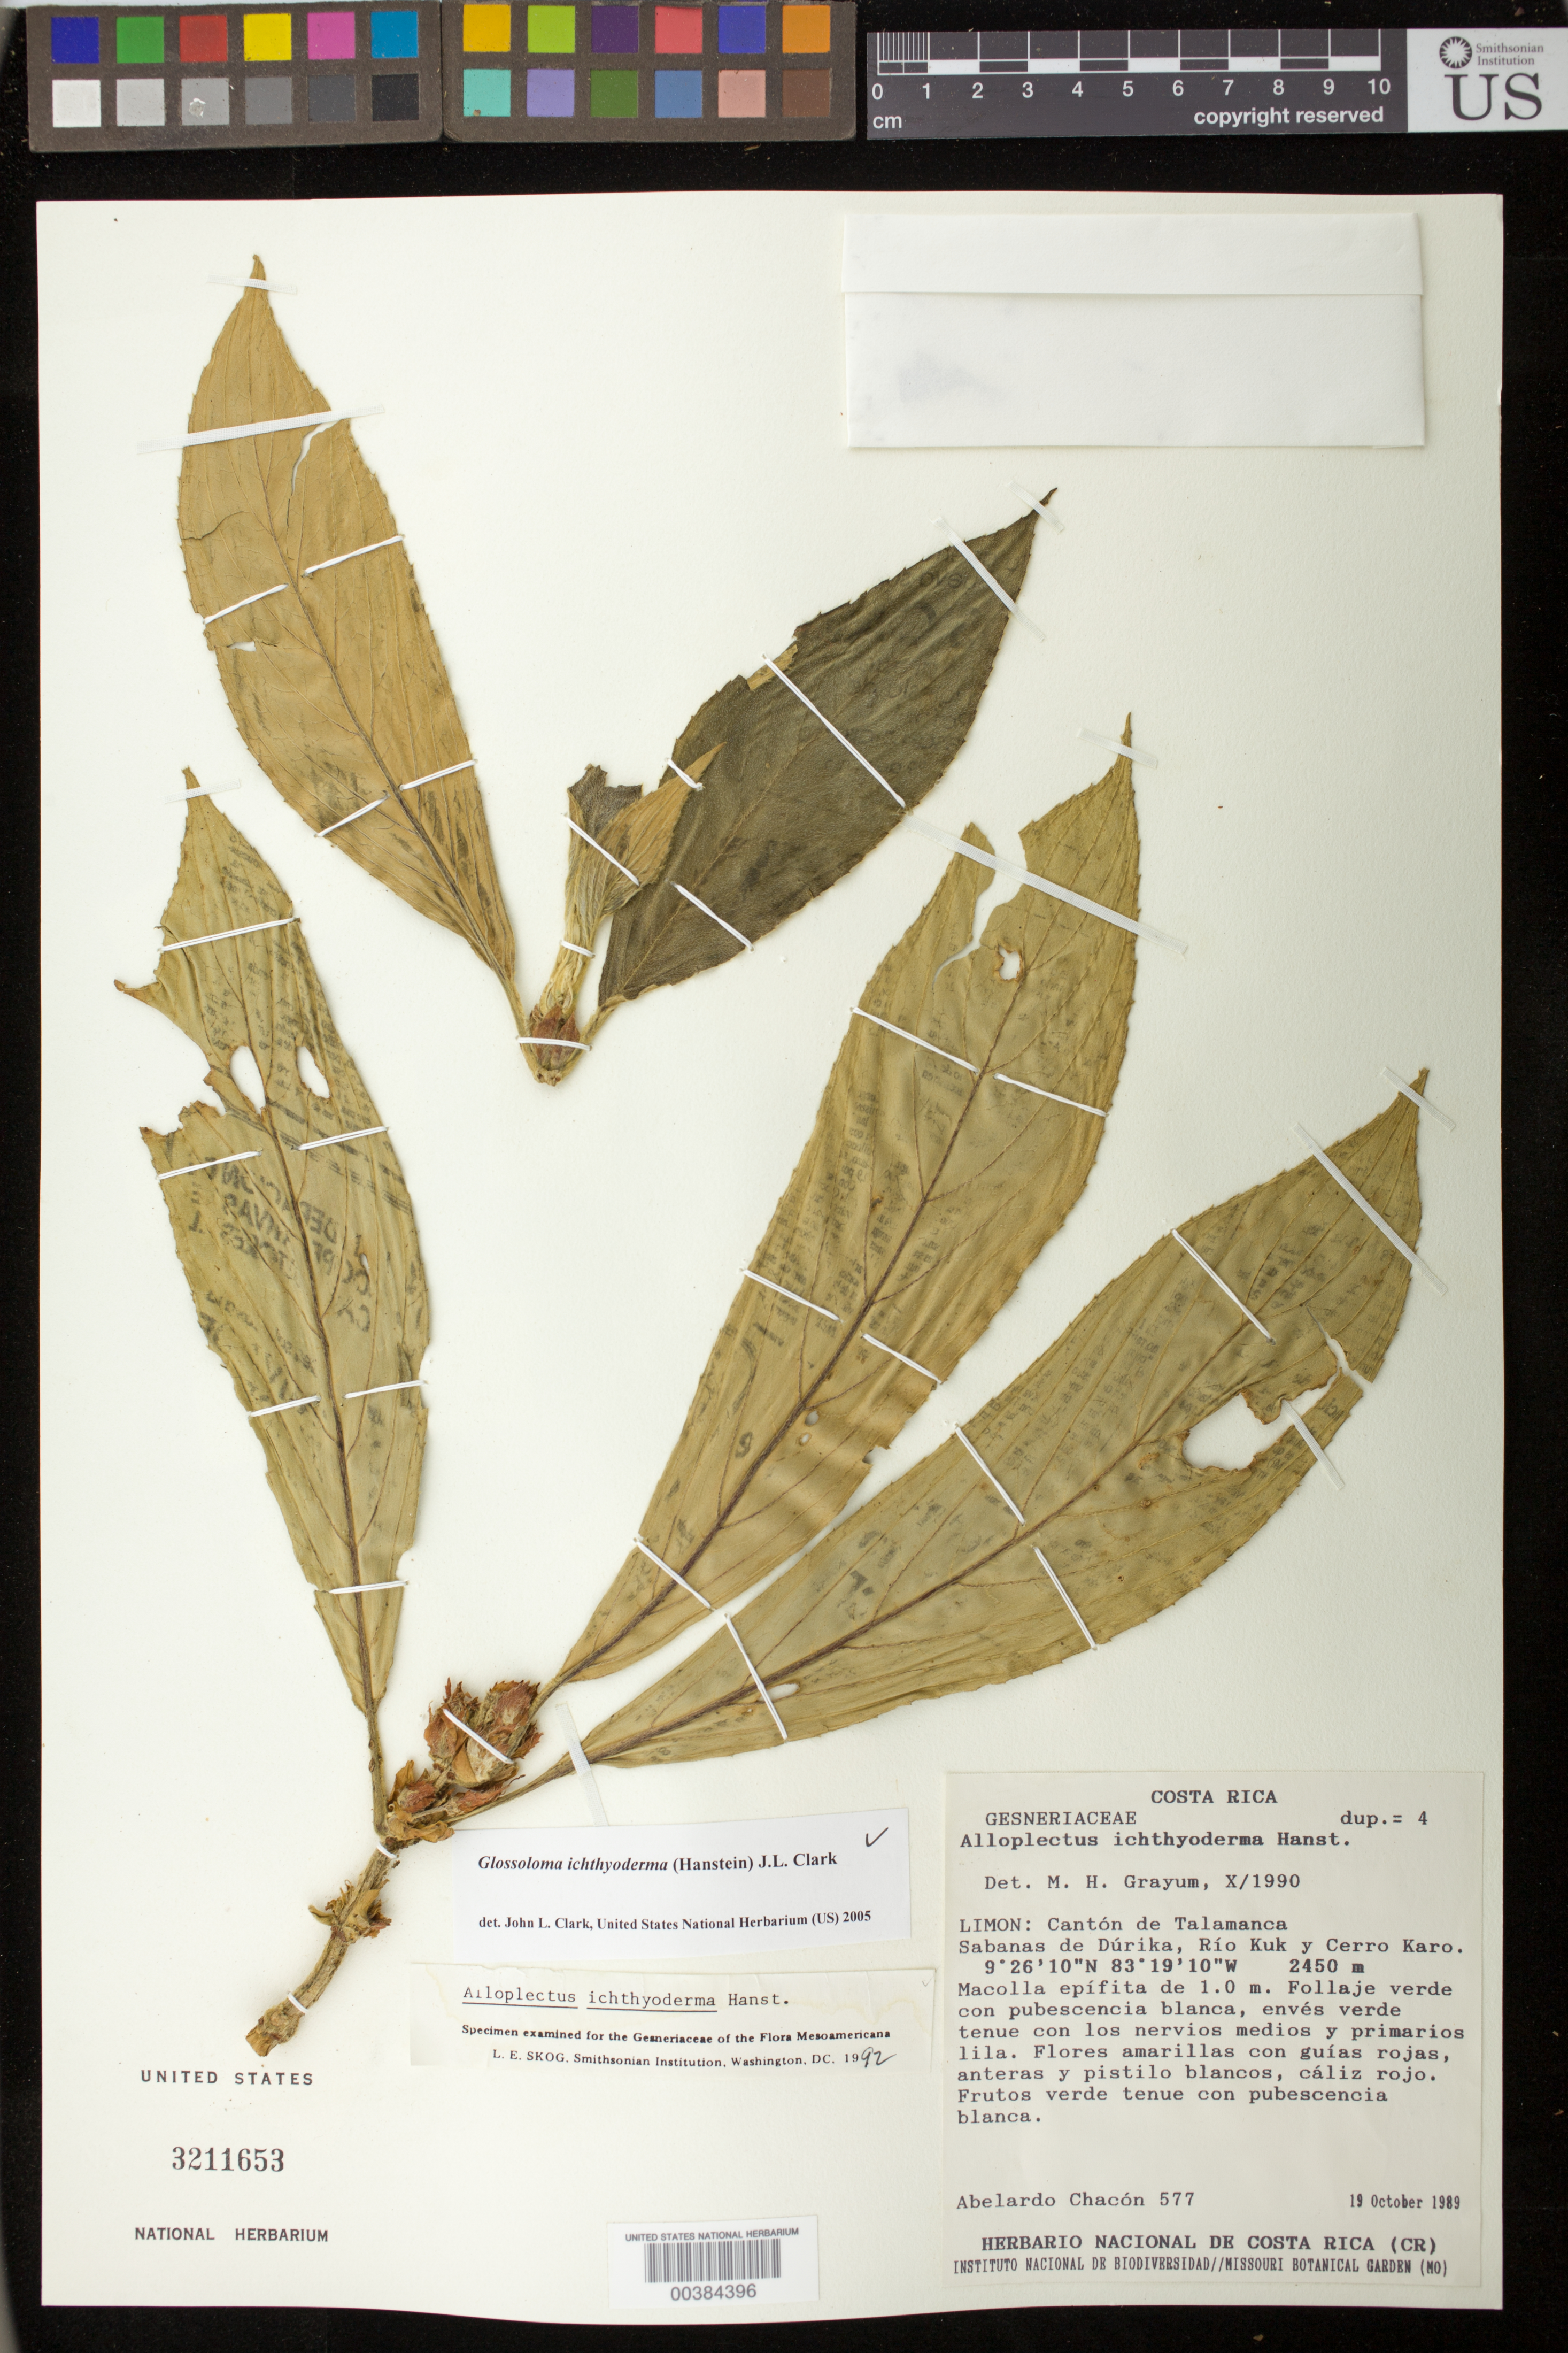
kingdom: Plantae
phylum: Tracheophyta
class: Magnoliopsida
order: Lamiales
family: Gesneriaceae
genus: Glossoloma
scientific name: Glossoloma ichthyoderma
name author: (Hanst.) J.L. Clark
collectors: A. Chacón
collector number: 577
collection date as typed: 19 Oct 1989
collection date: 1989-10-19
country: Costa Rica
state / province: Limón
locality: Canton de Talamanca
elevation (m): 2450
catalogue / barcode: US 3211653